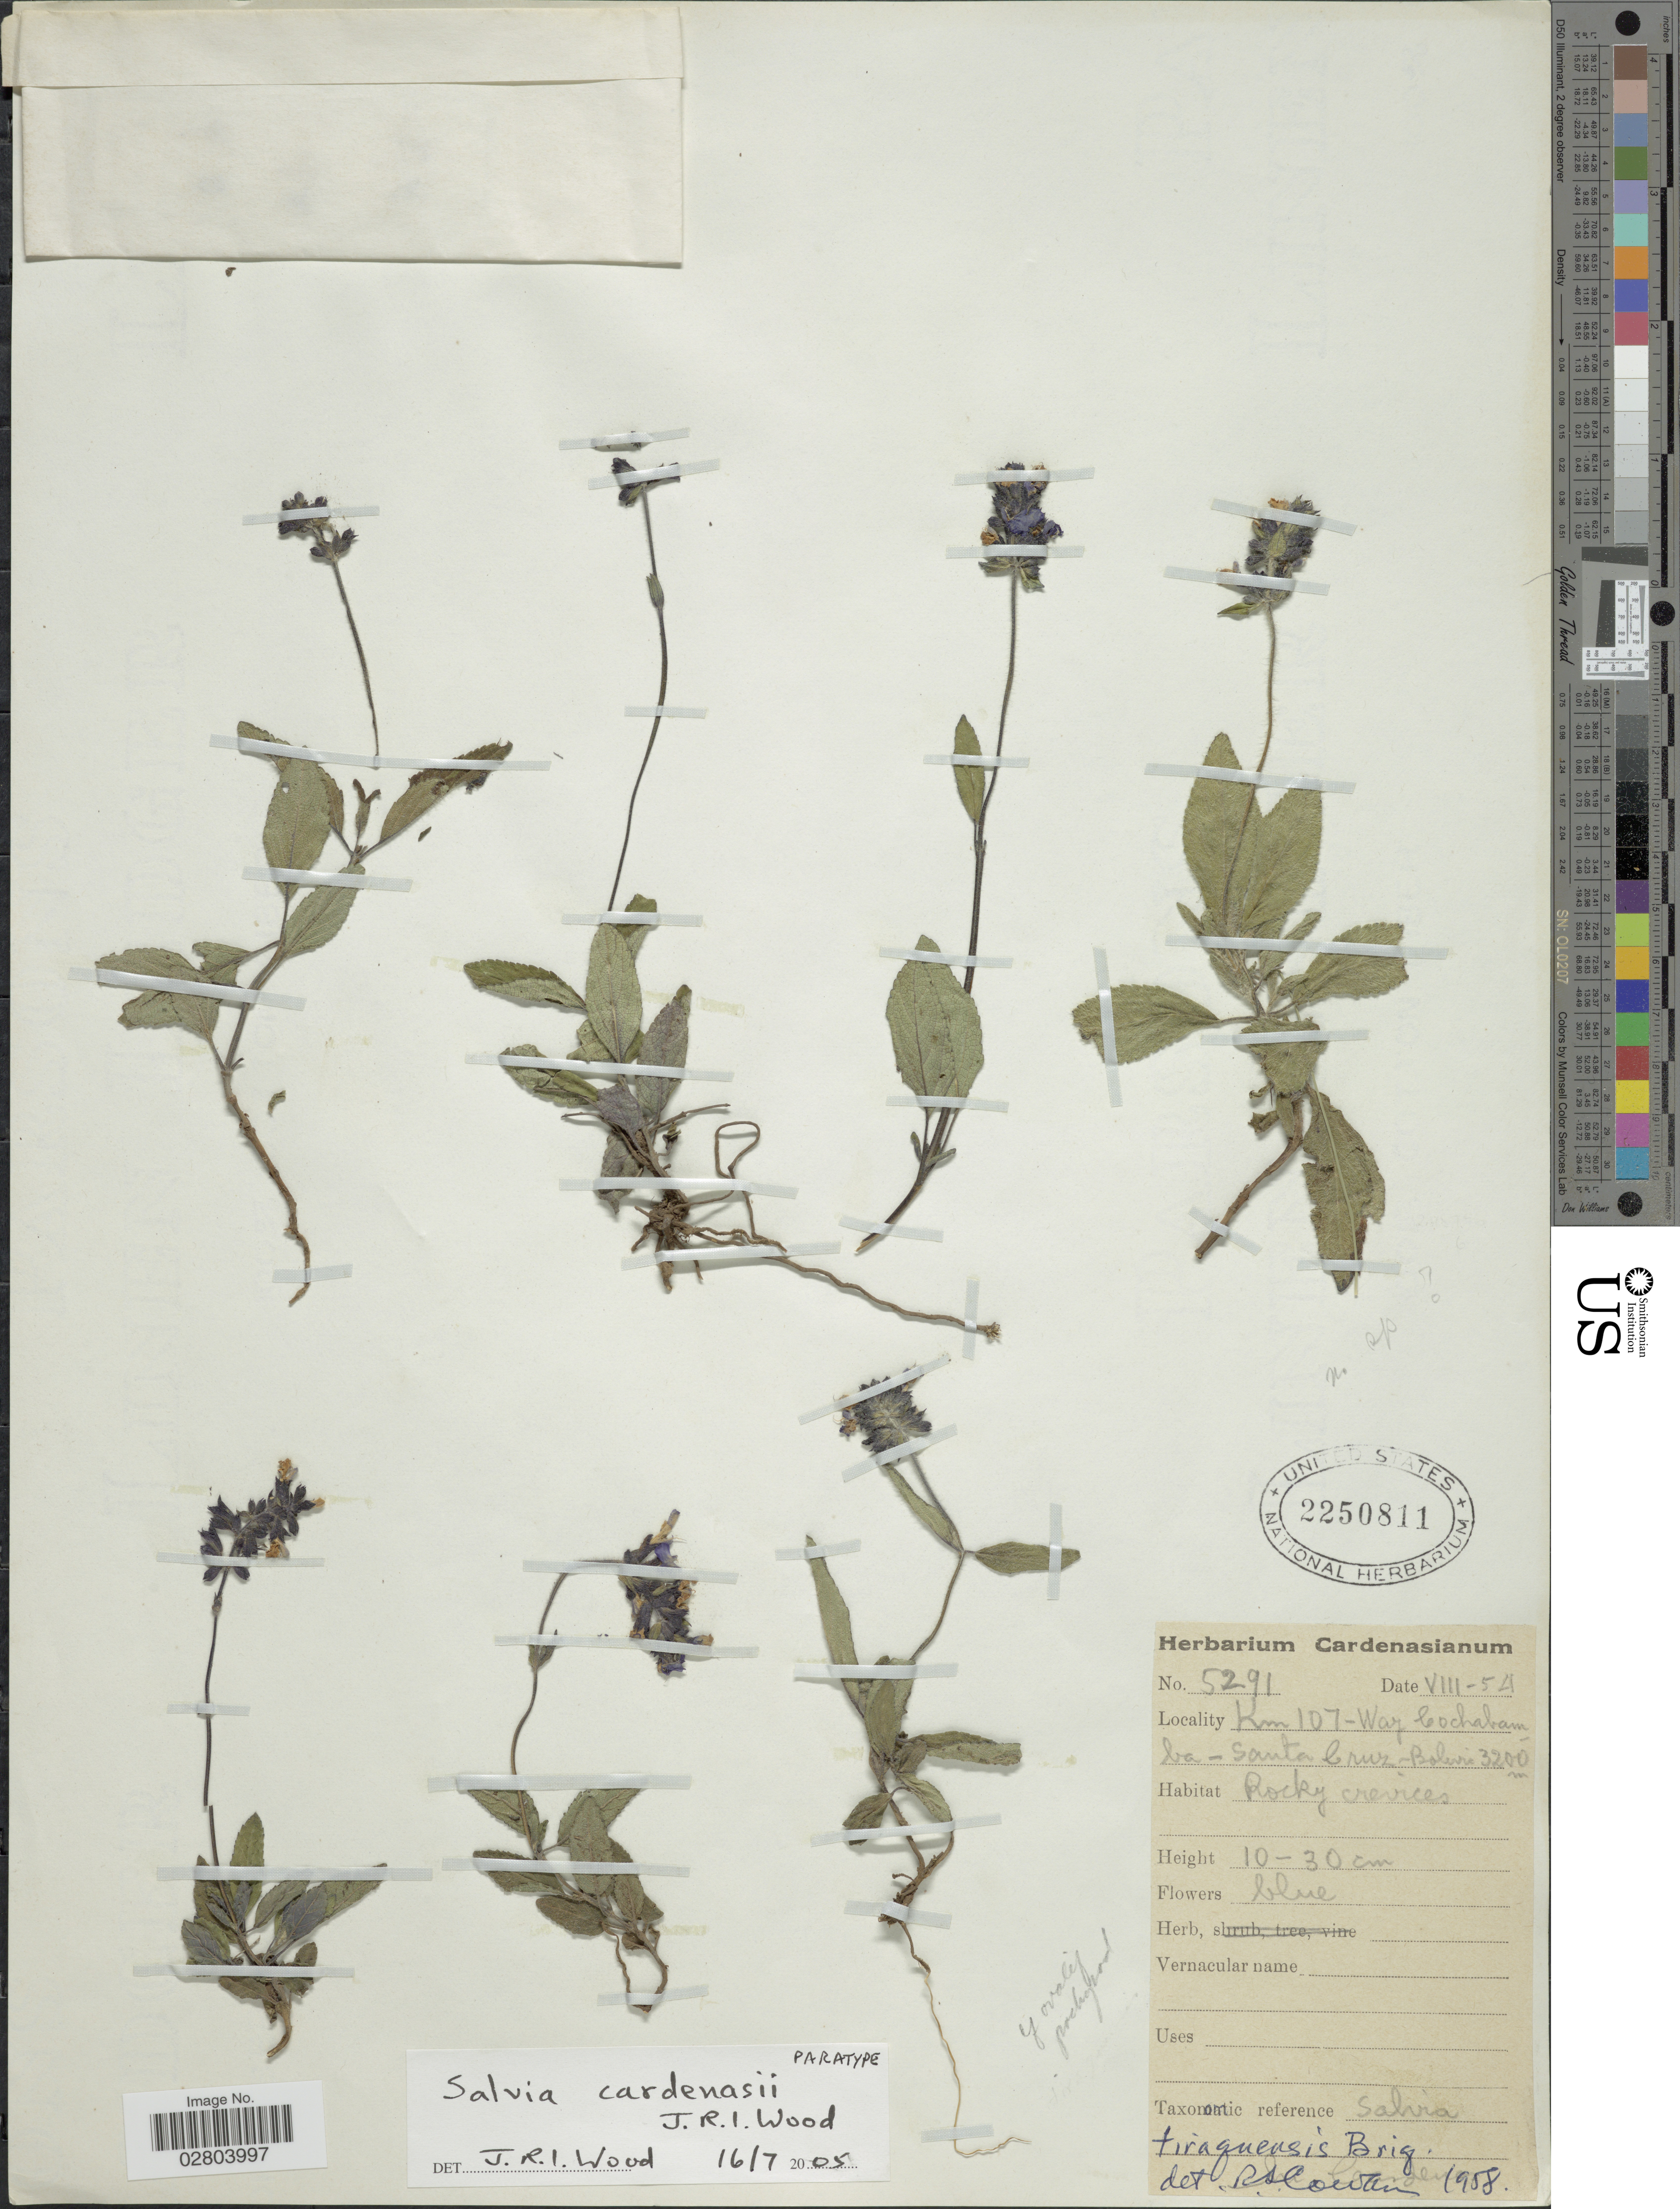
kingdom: Plantae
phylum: Tracheophyta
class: Magnoliopsida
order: Lamiales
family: Lamiaceae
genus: Salvia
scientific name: Salvia cardenasii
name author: J.R.I. Wood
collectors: ex herb. Cardenasianum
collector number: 5291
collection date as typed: Transcribed d/m/y: /8/54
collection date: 1954-08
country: Bolivia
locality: Km 107 - Way Cochabamba - Santa Cruz.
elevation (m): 3200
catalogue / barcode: US 2250811